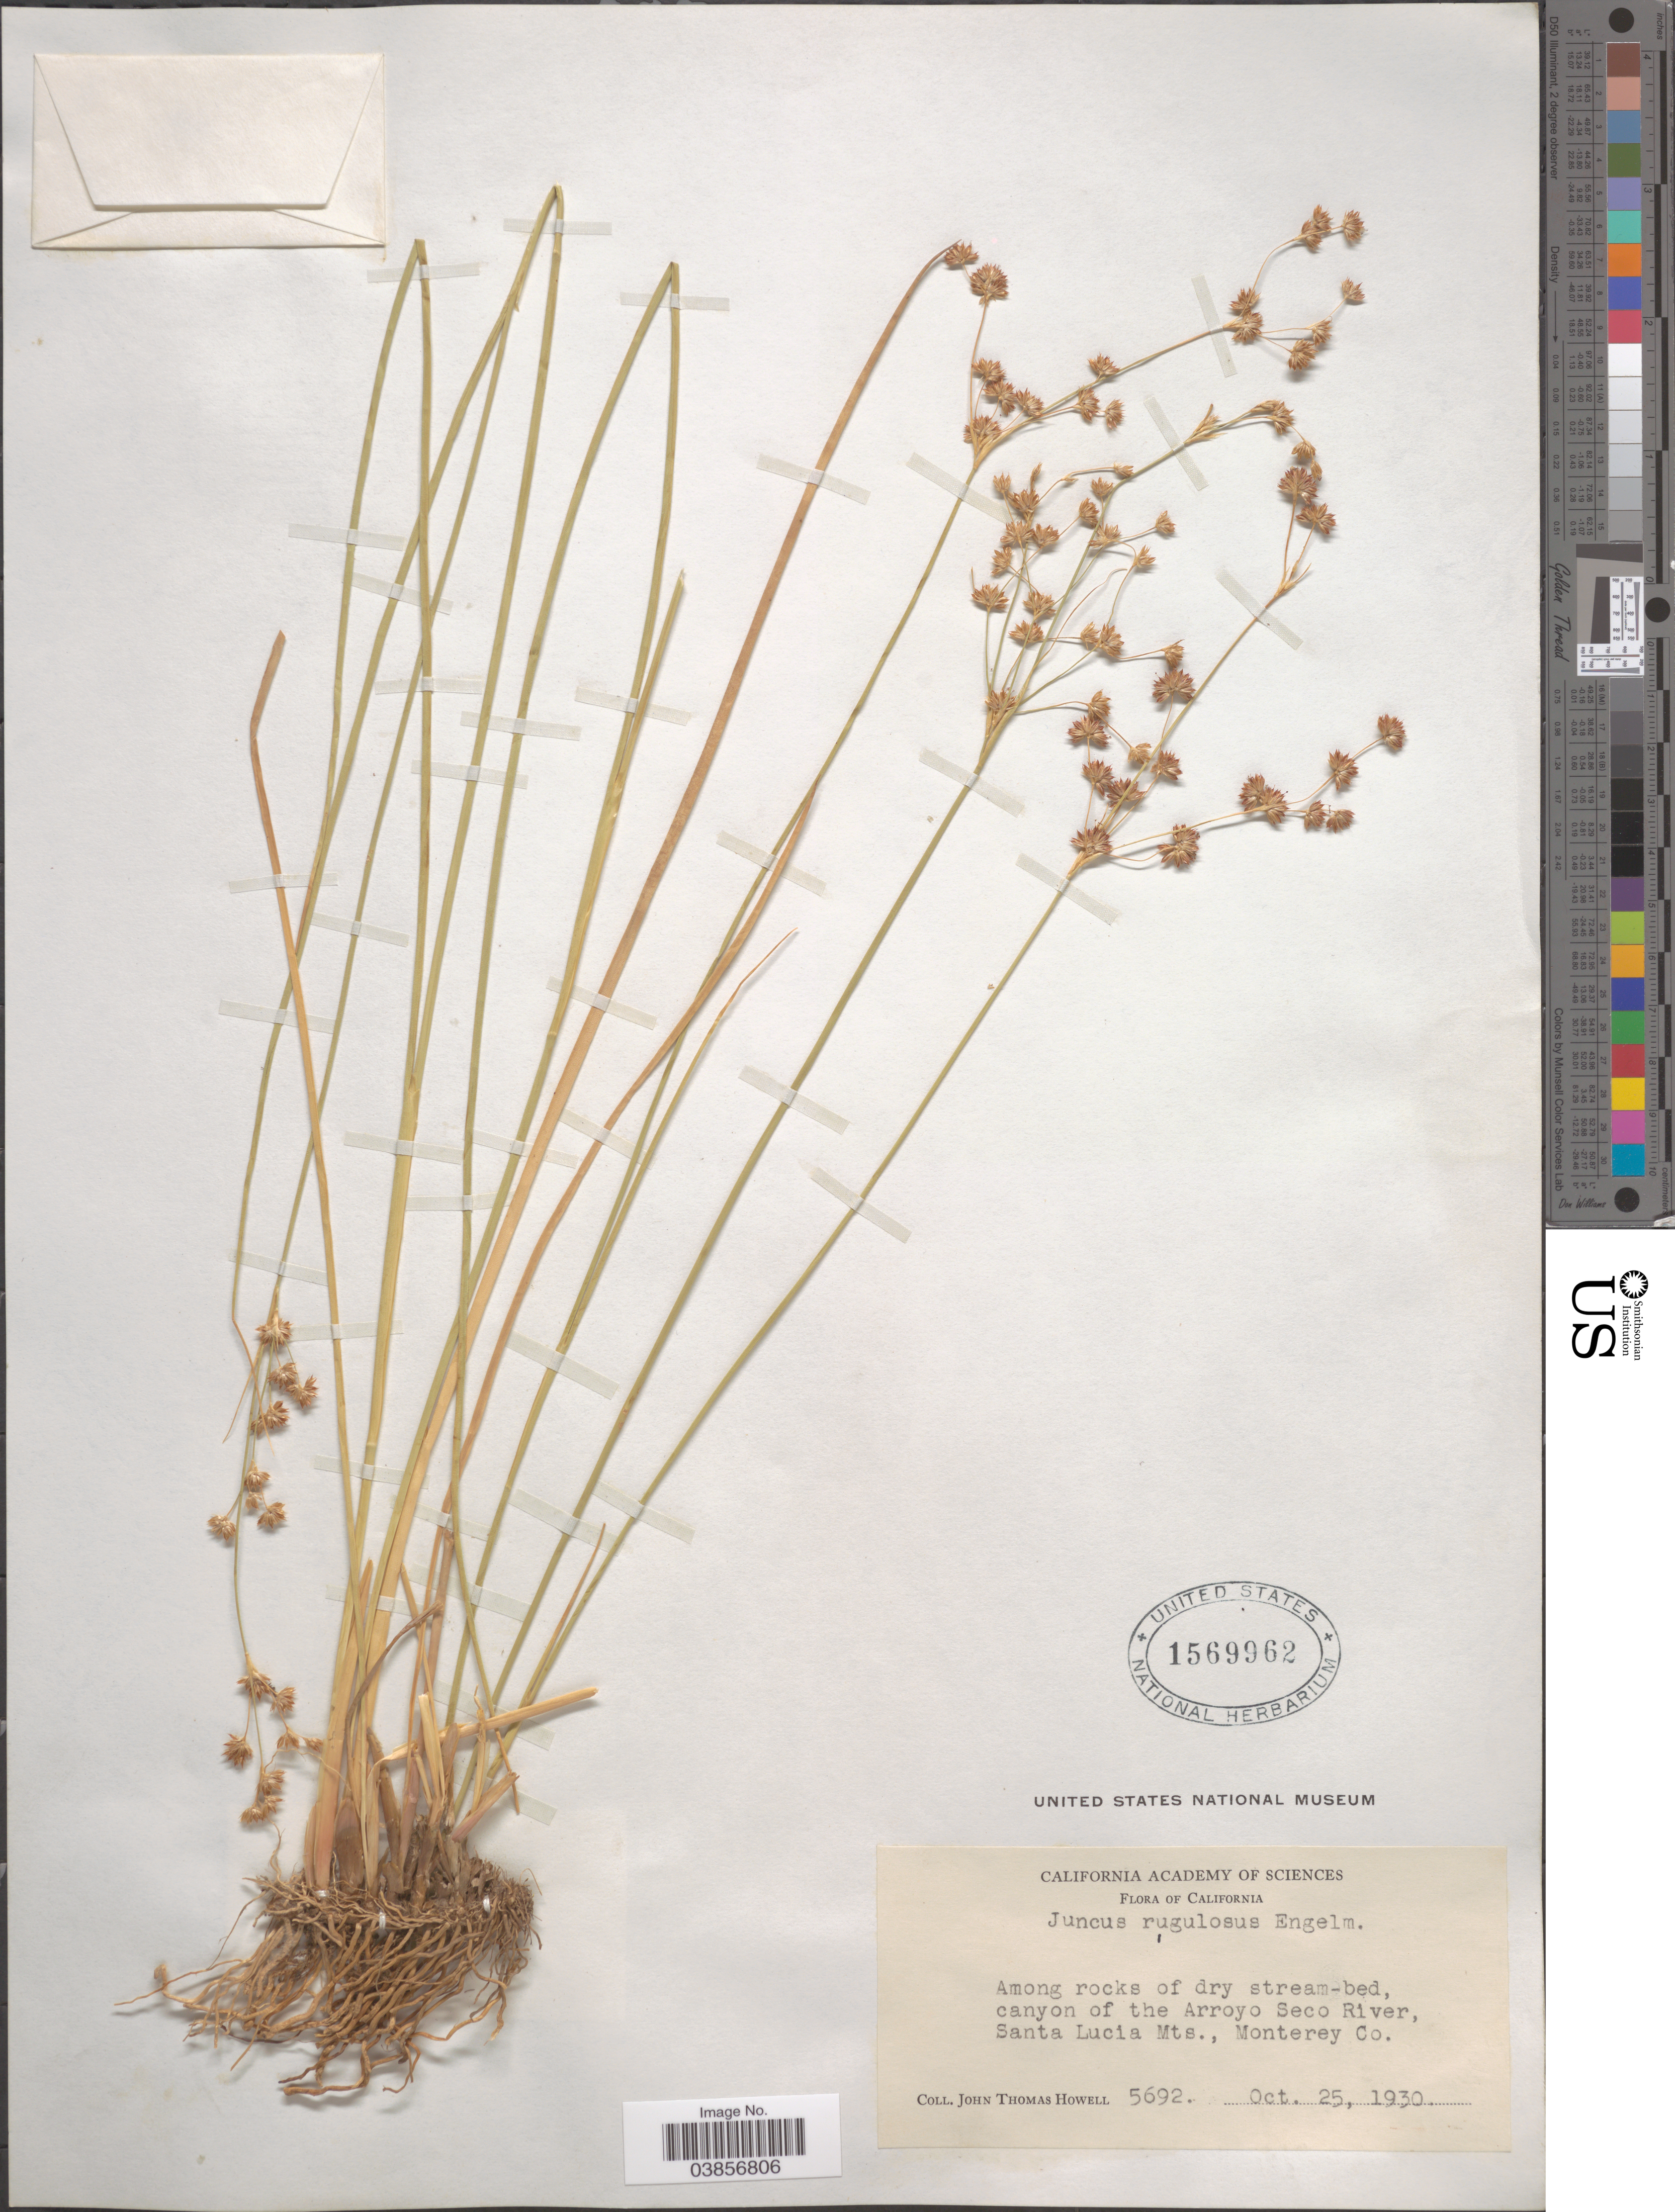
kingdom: Plantae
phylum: Tracheophyta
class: Liliopsida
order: Poales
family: Juncaceae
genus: Juncus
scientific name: Juncus rugulosus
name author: Engelm.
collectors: J. T. Howell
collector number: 5692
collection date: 1930-10-25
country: United States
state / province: California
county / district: Monterey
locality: Canyon of the Arroyo Seco River, Santa Lucia Mts., Monterey Co.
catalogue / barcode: US 1569962